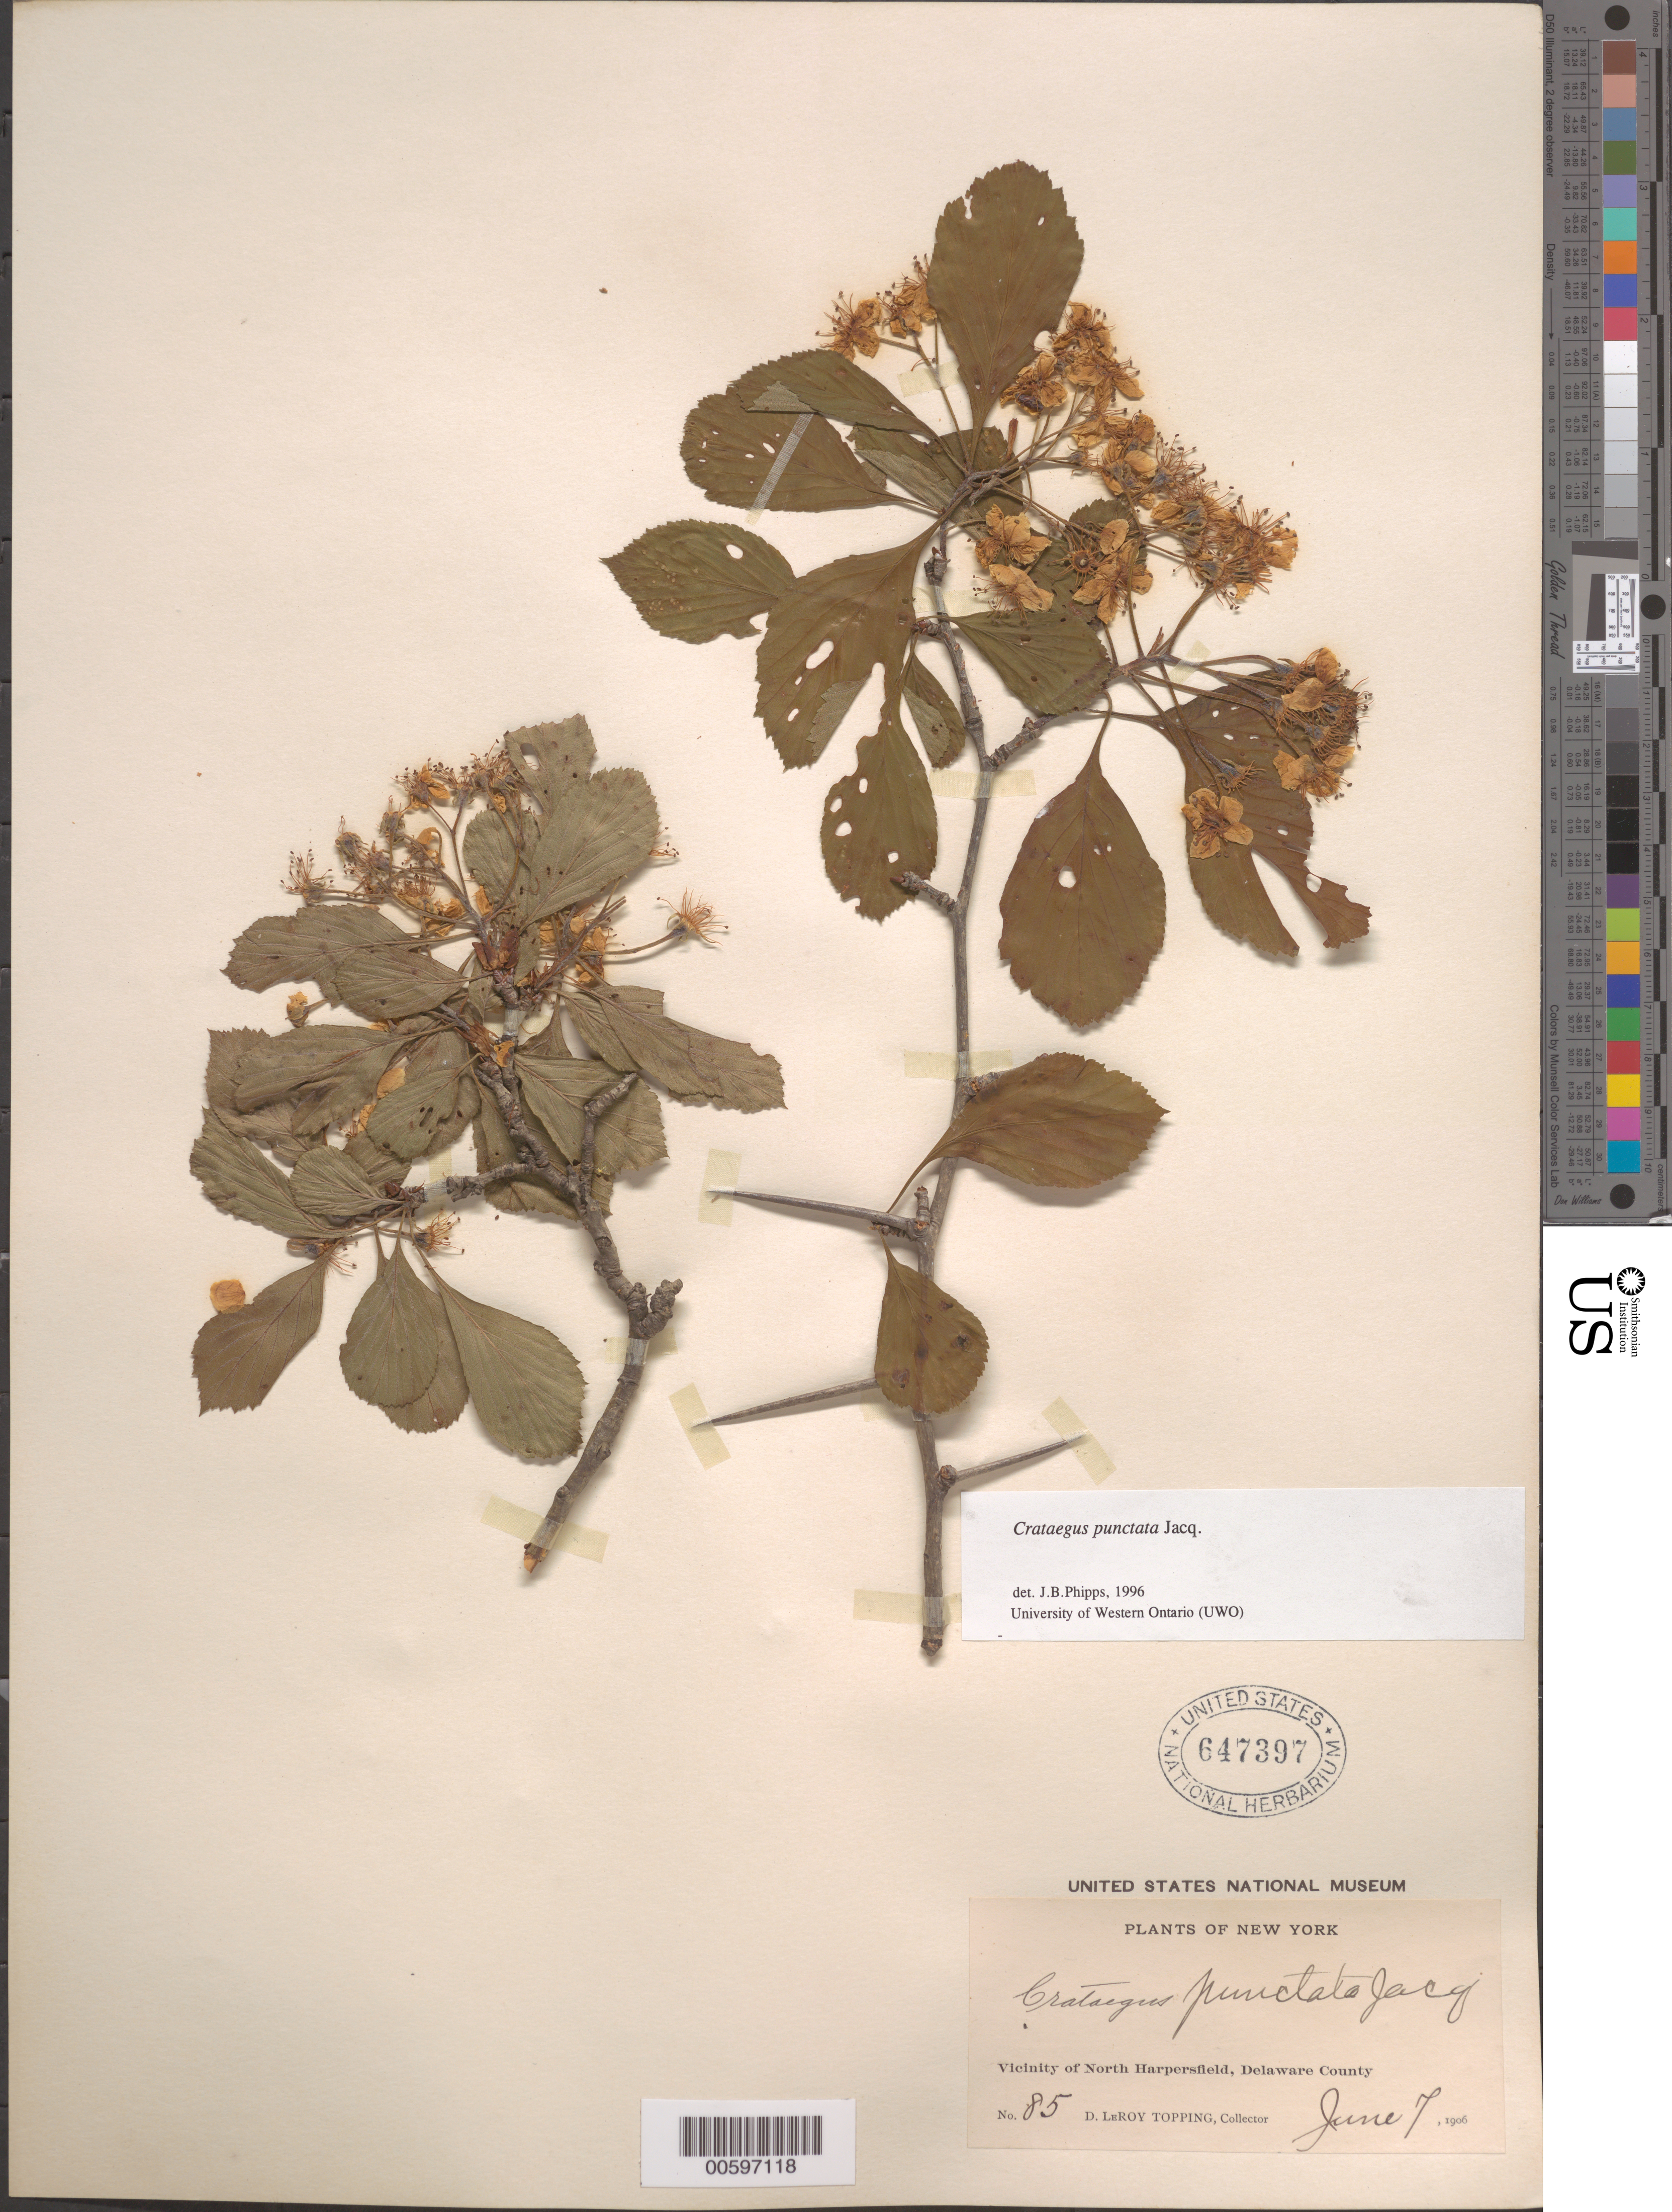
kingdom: Plantae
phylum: Tracheophyta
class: Magnoliopsida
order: Rosales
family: Rosaceae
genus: Crataegus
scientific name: Crataegus punctata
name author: Jacq.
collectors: D. L. Topping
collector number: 85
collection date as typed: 07 Jun 1906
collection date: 1906-06-07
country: United States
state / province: New York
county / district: Delaware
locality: Vicinity of North Harpersfield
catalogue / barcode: US 647397